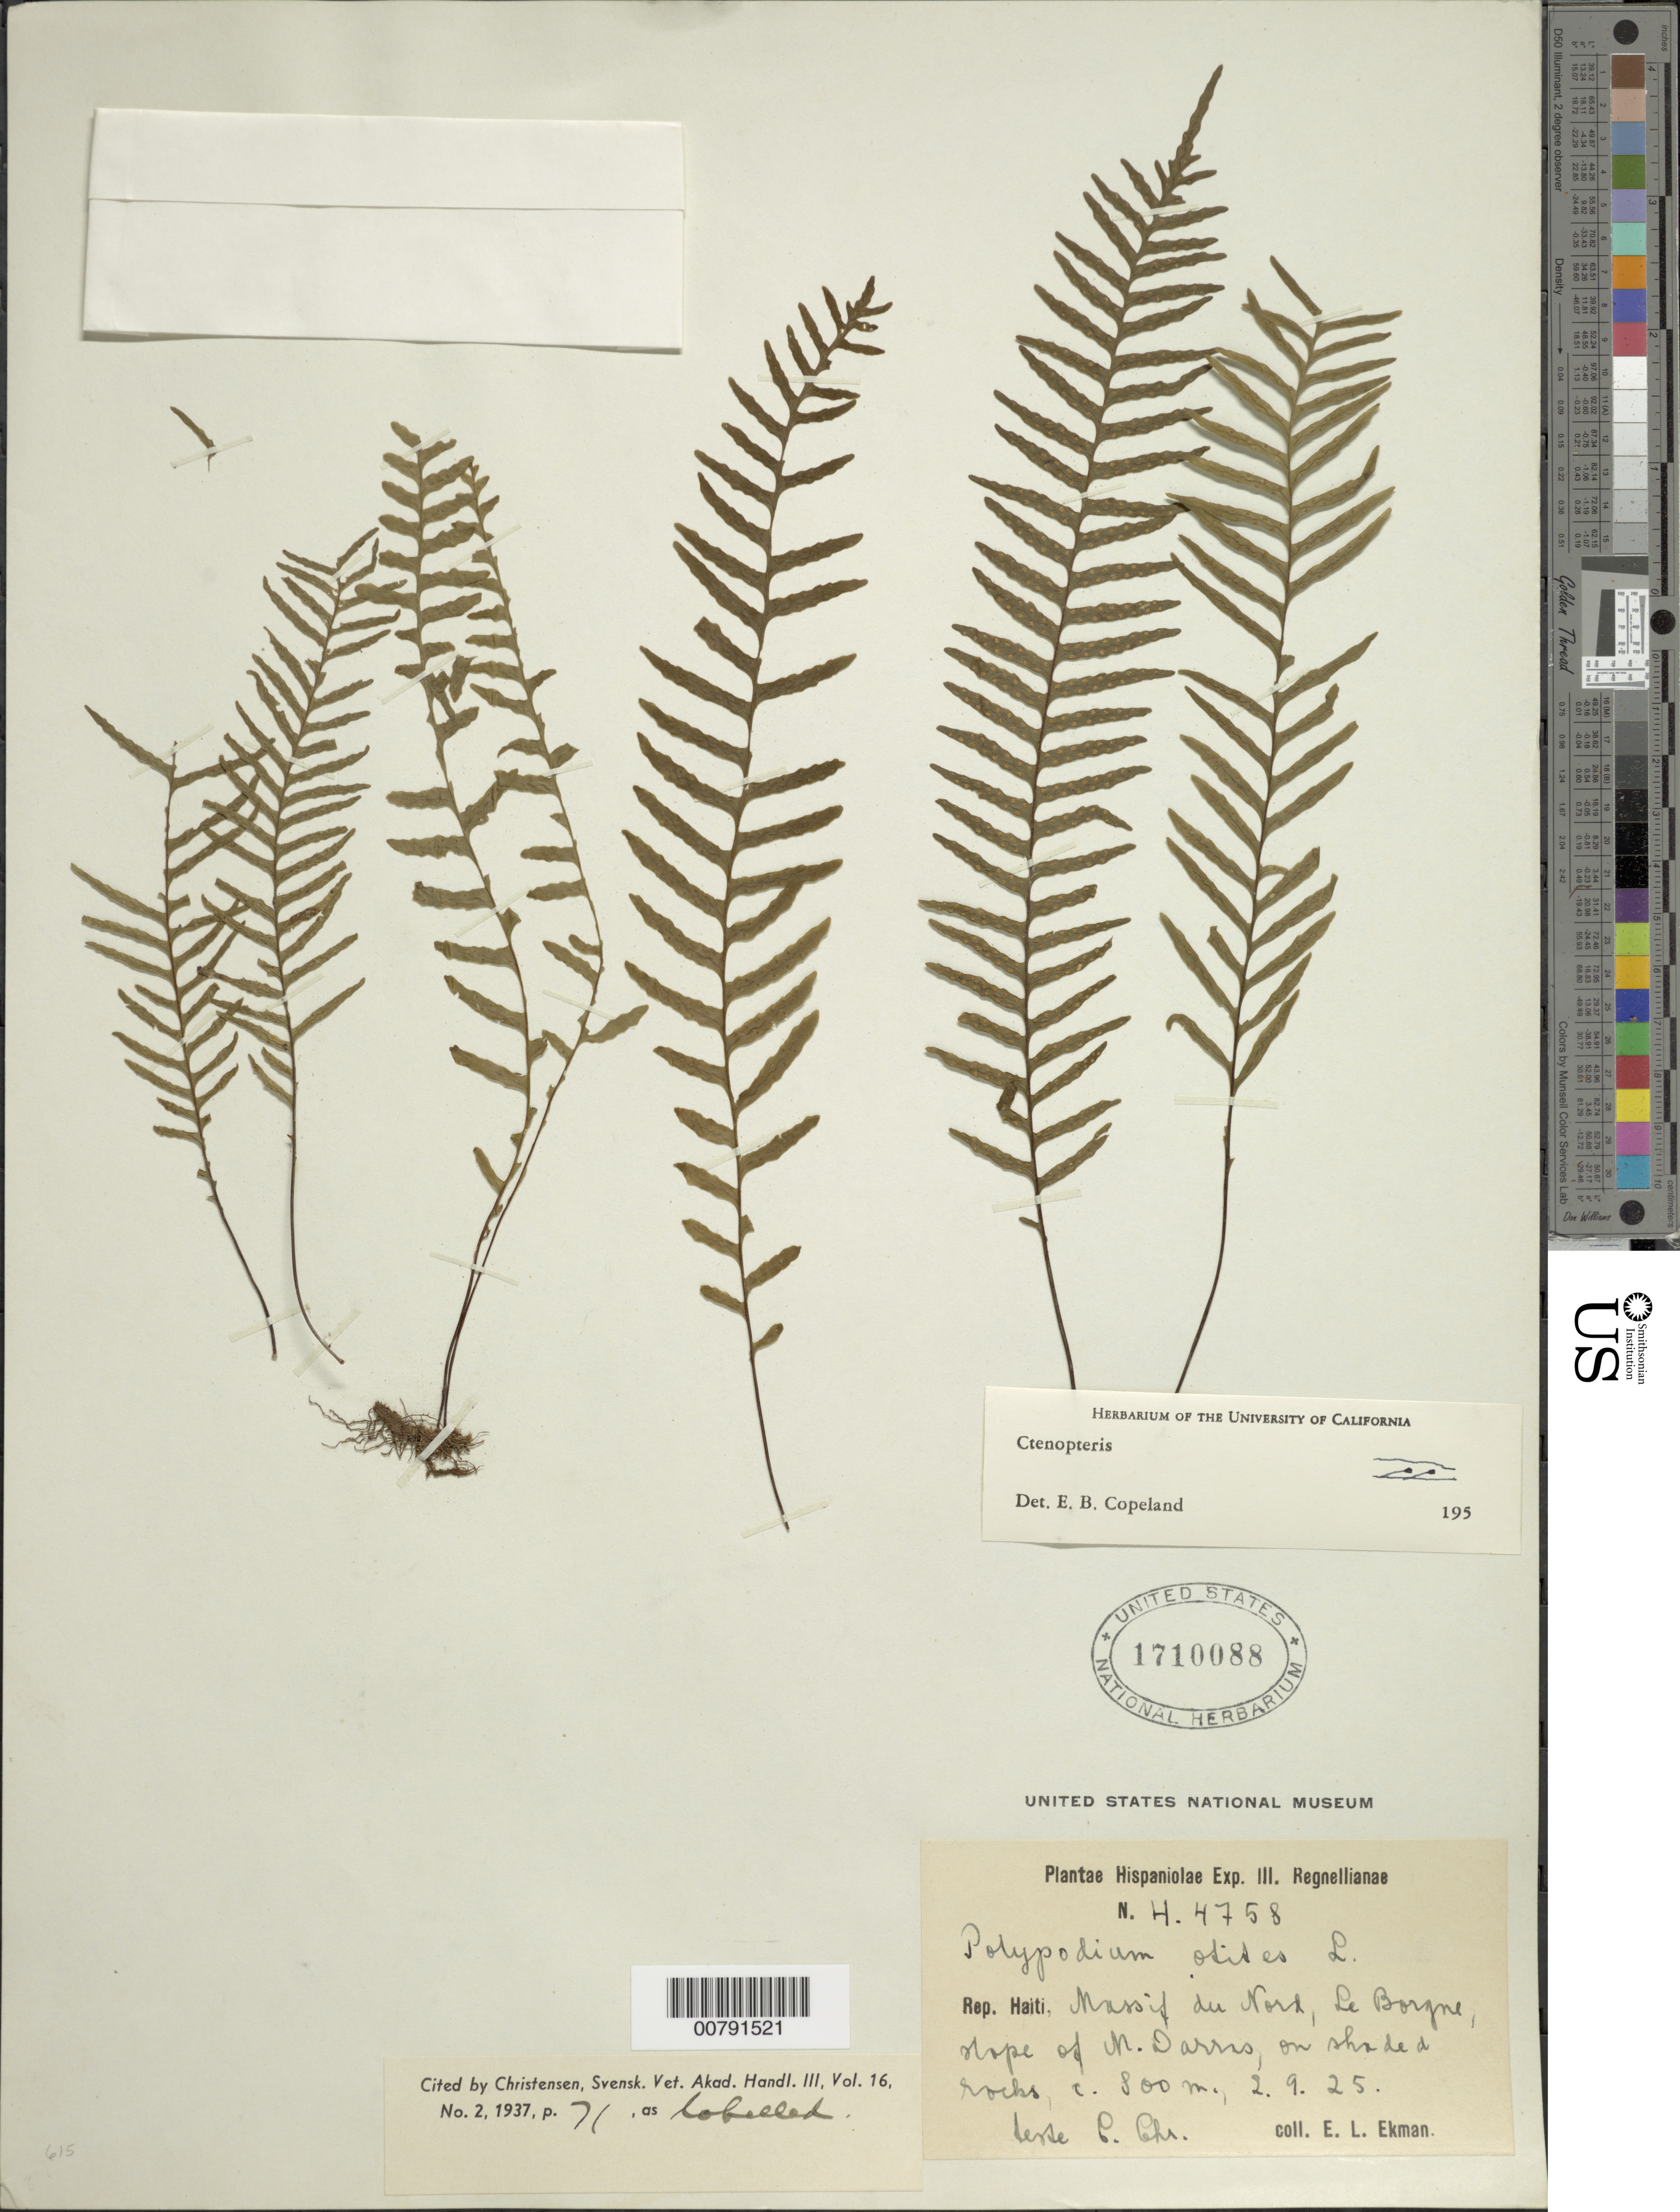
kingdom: Plantae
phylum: Tracheophyta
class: Polypodiopsida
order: Polypodiales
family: Polypodiaceae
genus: Polypodium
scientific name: Polypodium otites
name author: L.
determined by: Christensen, C. F. A.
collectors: E. L. Ekman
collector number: H 4758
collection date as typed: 02 Sep 1925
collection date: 1925-09-02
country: Haiti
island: Hispaniola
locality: Massif du Nord, Le Borgne, slope of M. Darras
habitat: Shaded rocks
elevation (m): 800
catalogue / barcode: US 1710088